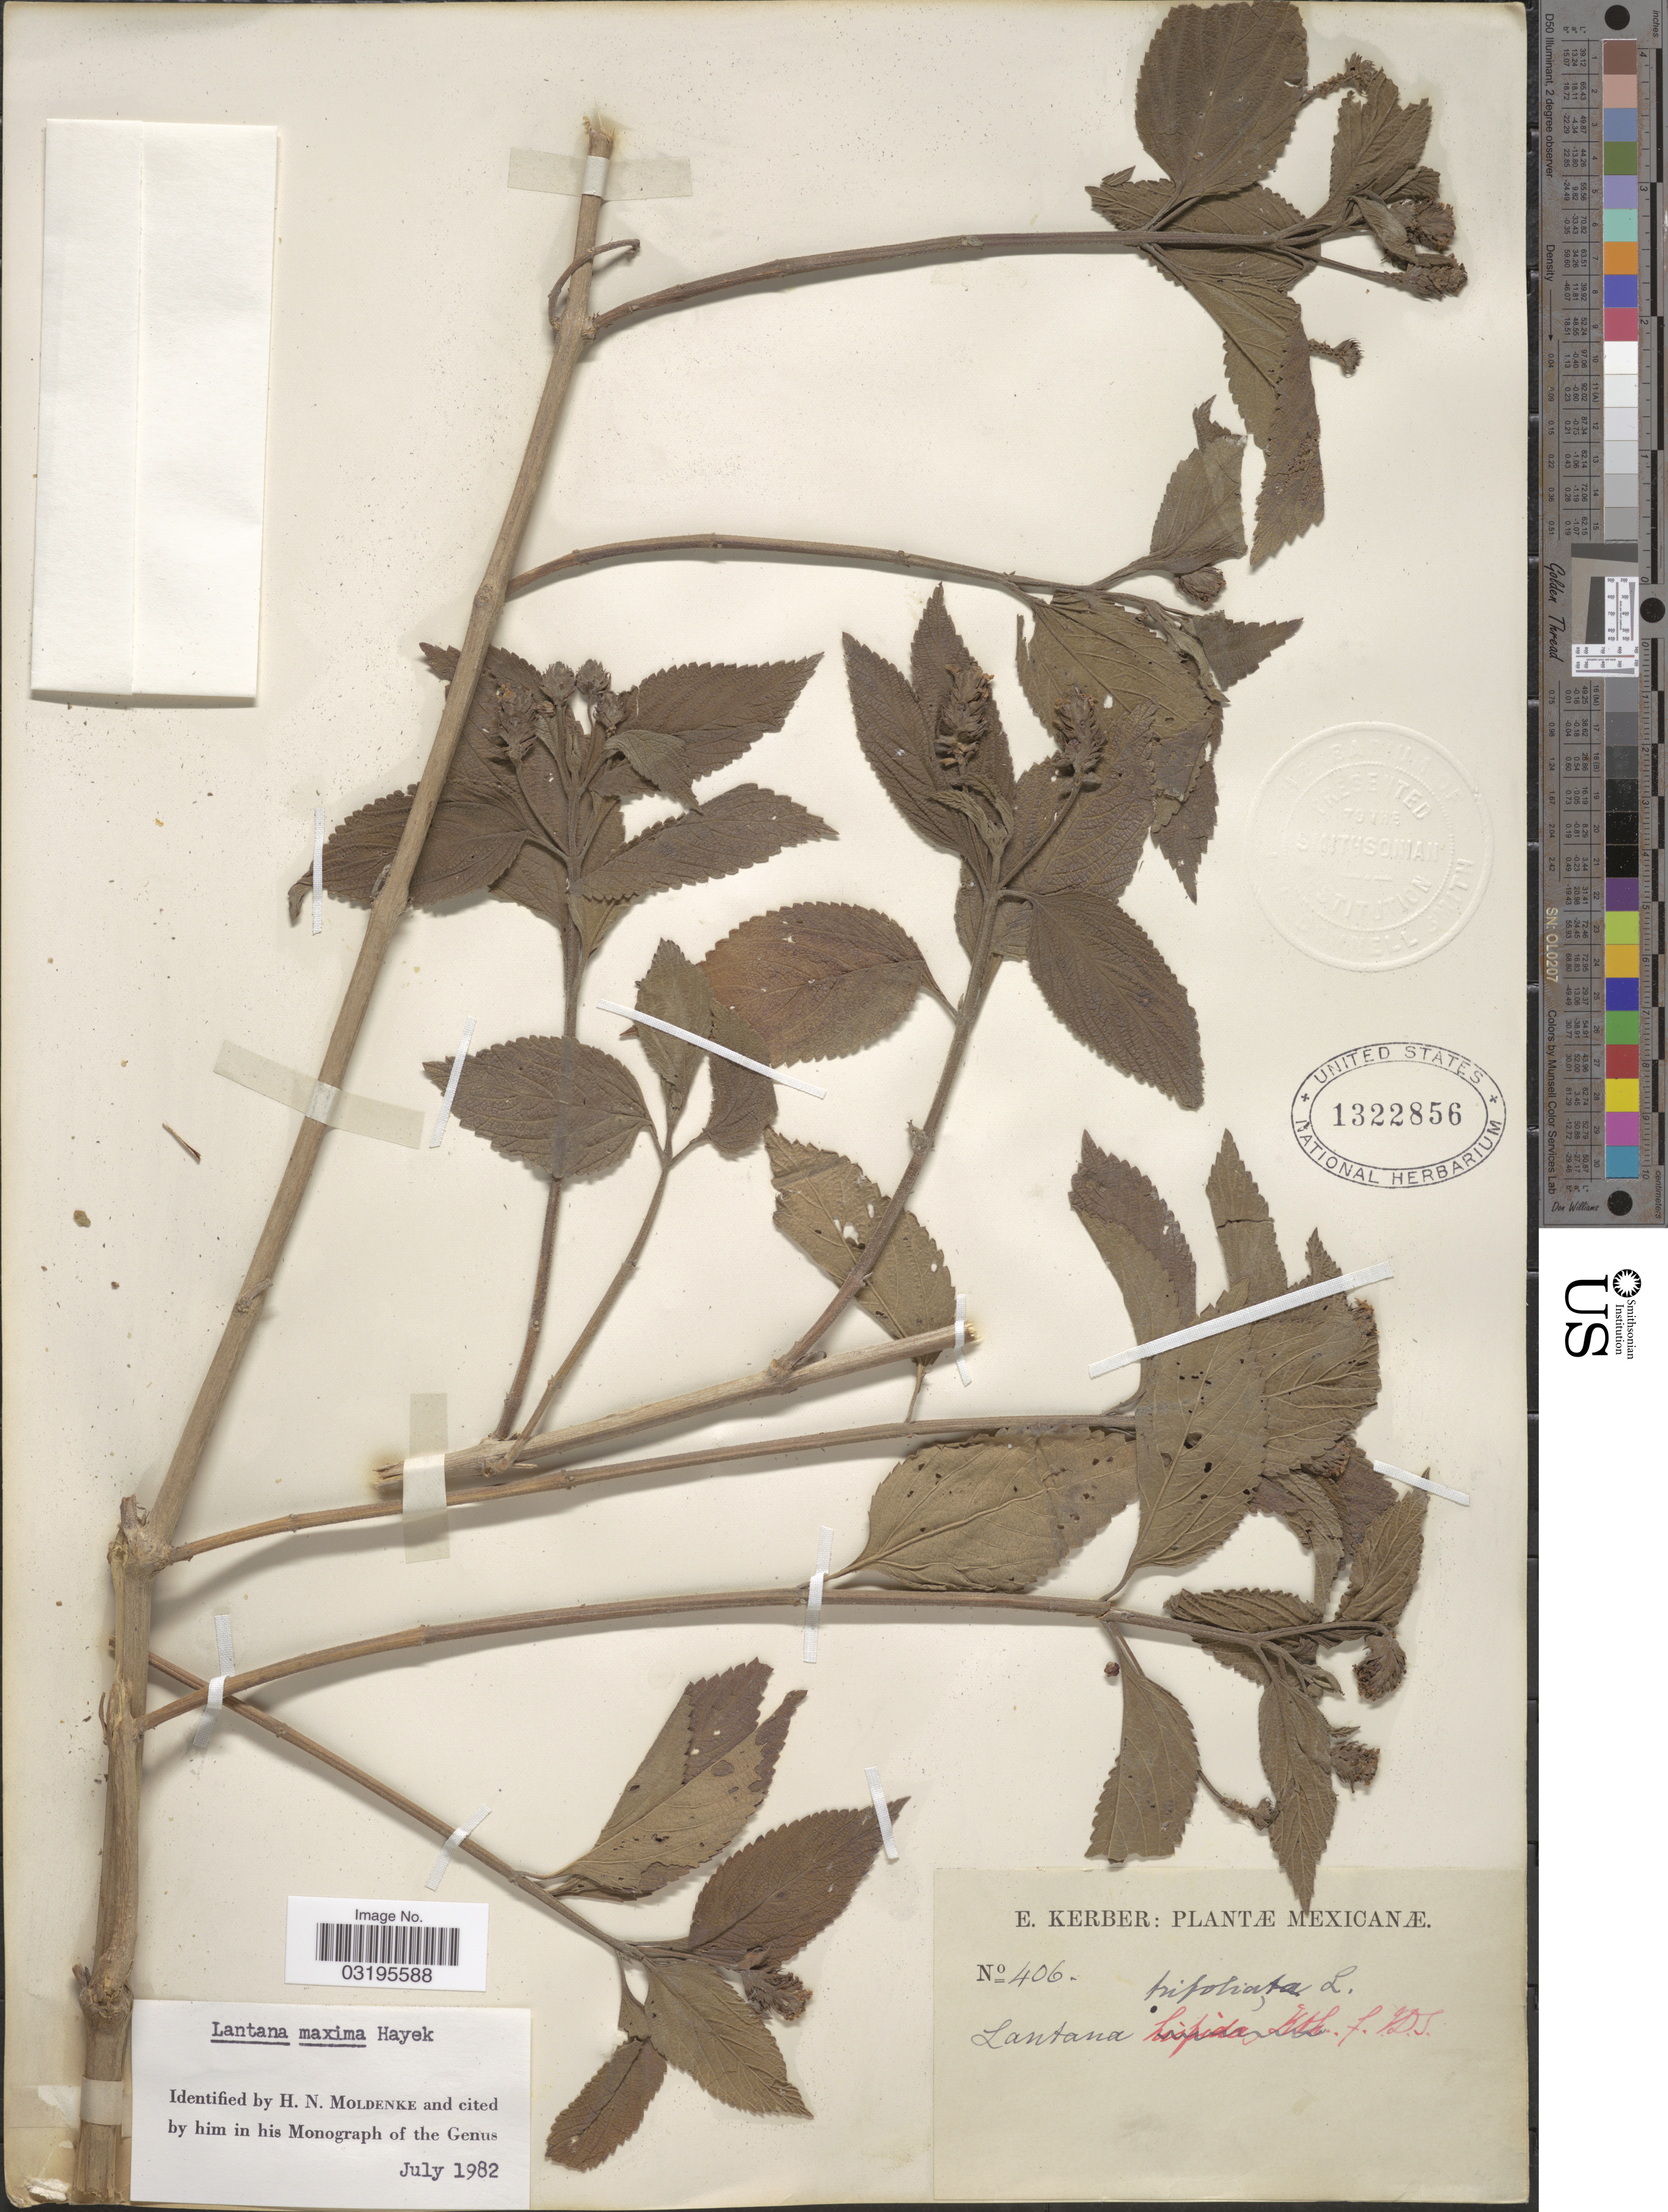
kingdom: Plantae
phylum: Tracheophyta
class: Magnoliopsida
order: Lamiales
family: Verbenaceae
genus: Lantana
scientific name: Lantana maxima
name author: Hayek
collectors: E. Kerber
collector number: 406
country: Mexico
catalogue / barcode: US 1322856